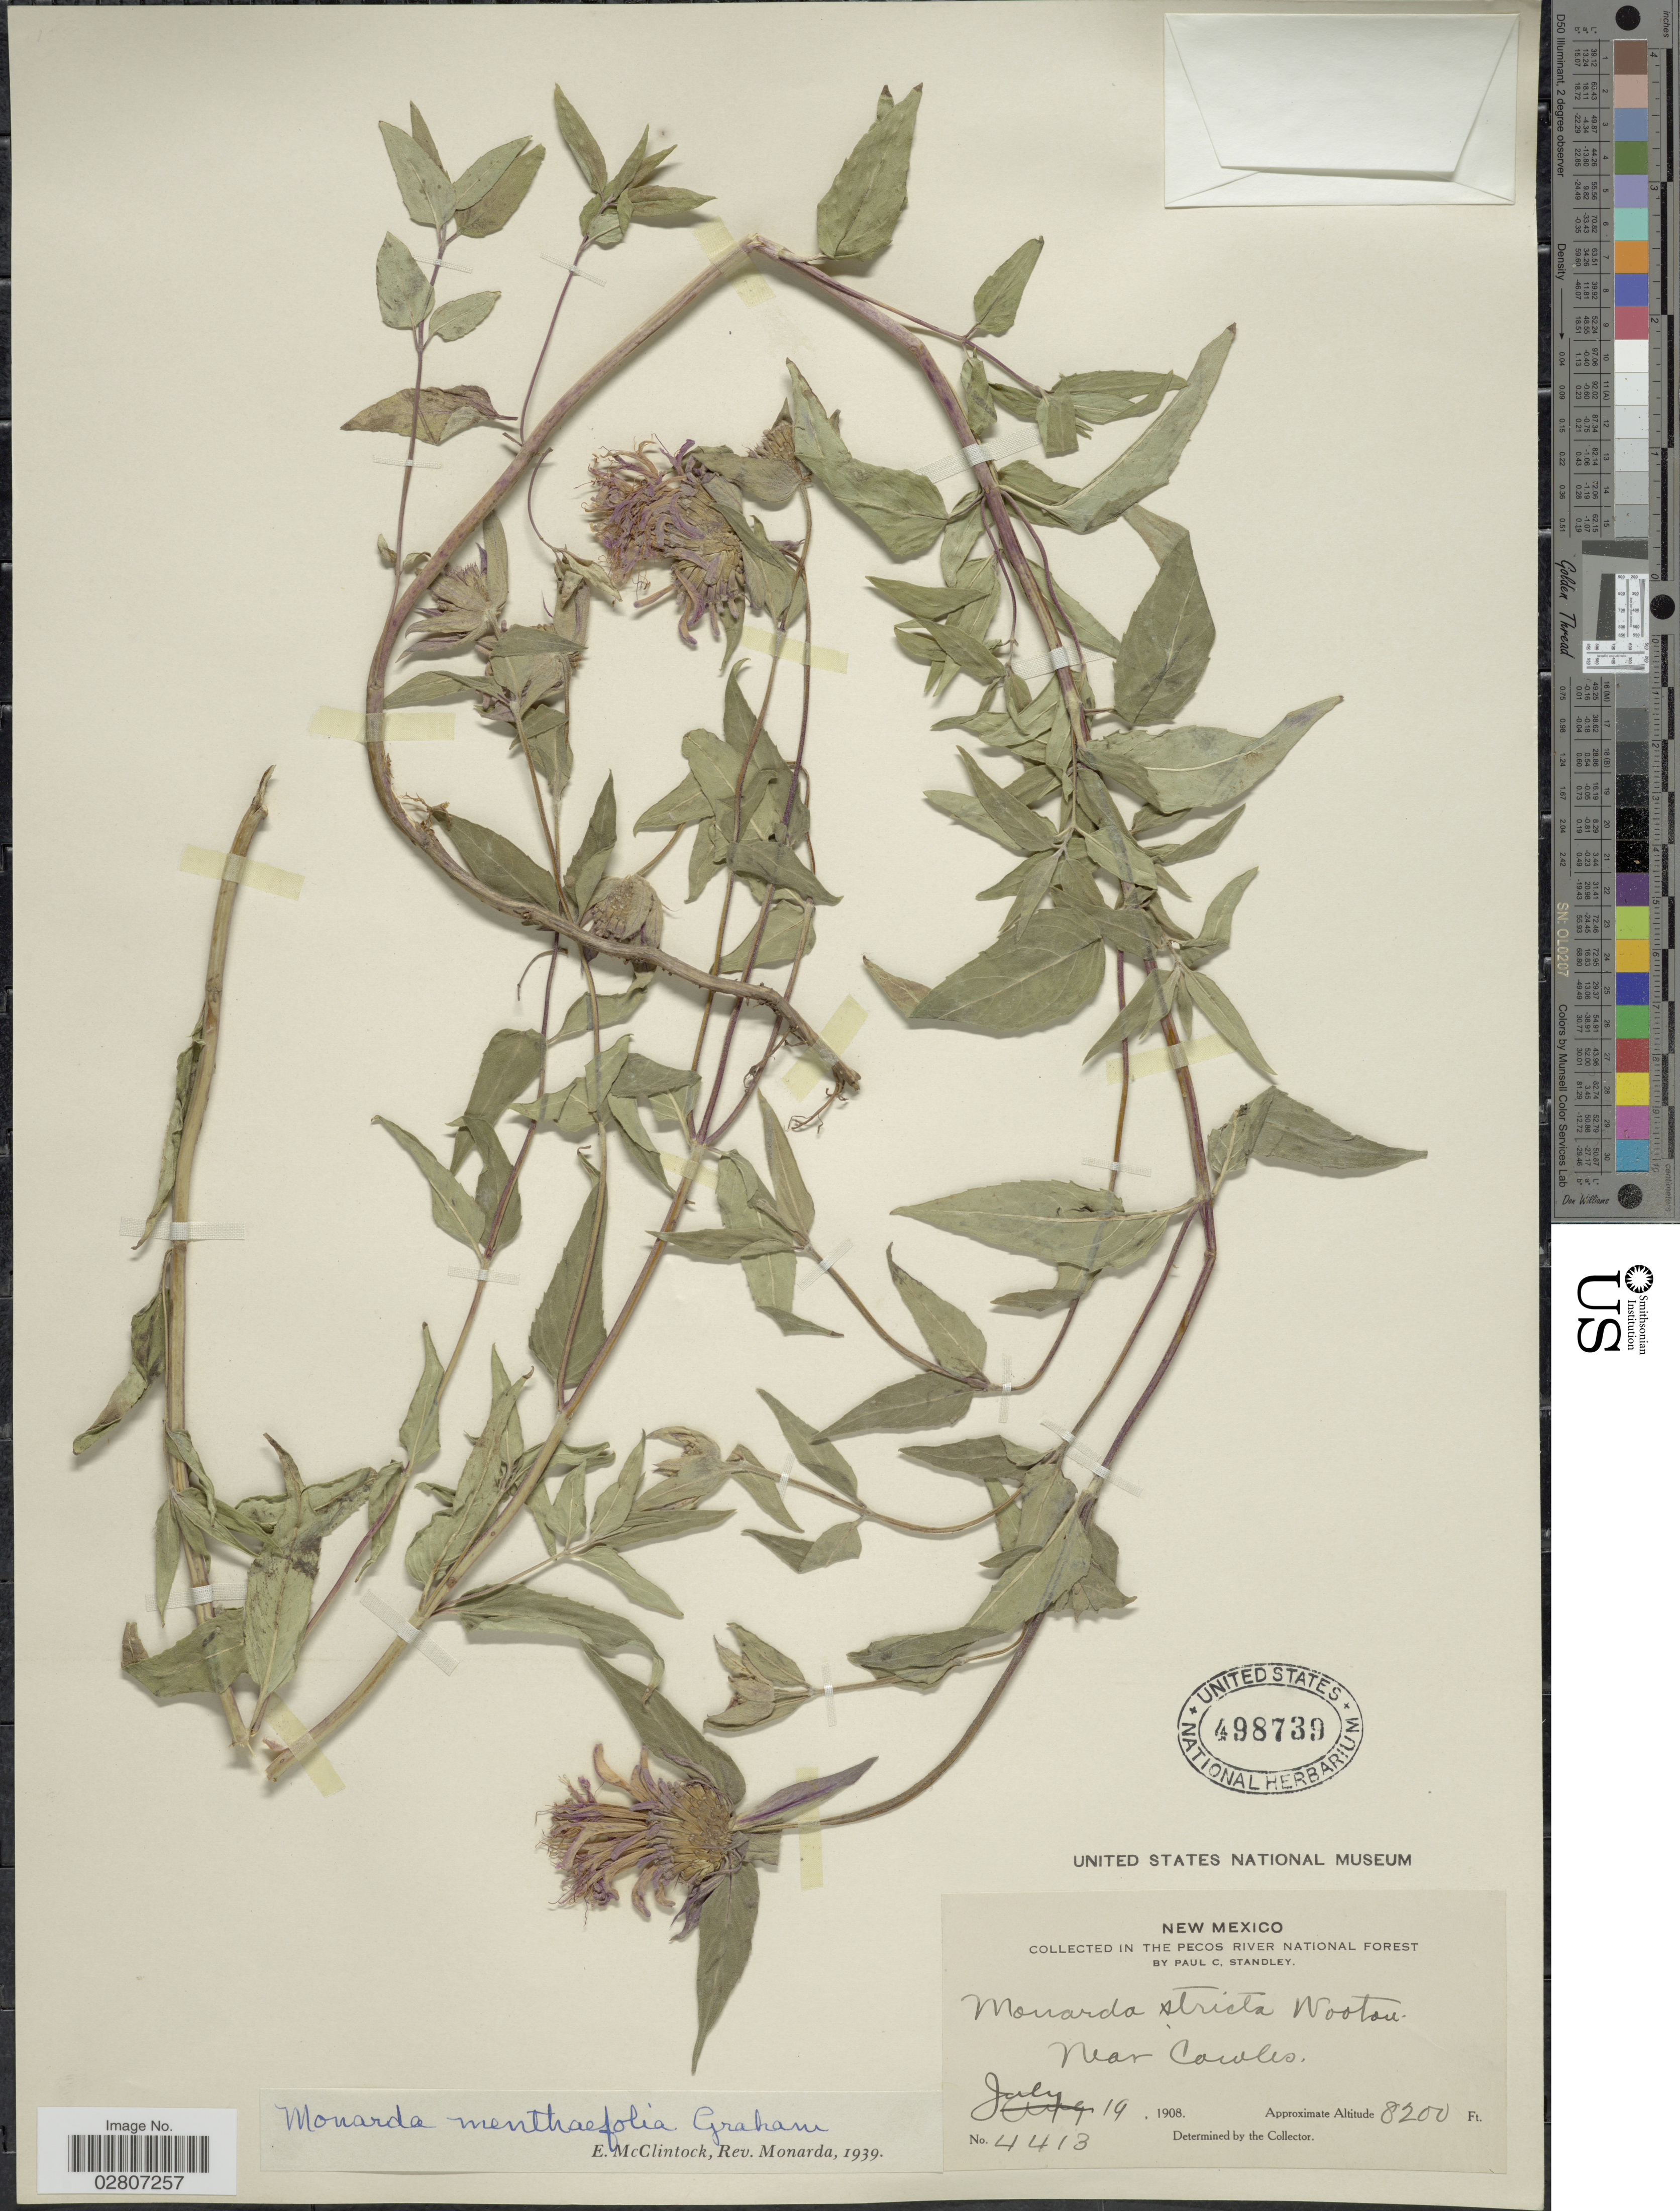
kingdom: Plantae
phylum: Tracheophyta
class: Magnoliopsida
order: Lamiales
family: Lamiaceae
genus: Monarda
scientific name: Monarda fistulosa var. menthifolia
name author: (Graham) Fernald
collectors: P. C. Standley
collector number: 4413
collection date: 1908-07-19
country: United States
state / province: New Mexico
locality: In the Pecos River National Forest. Near Cowles.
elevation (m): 2499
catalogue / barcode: US 498739